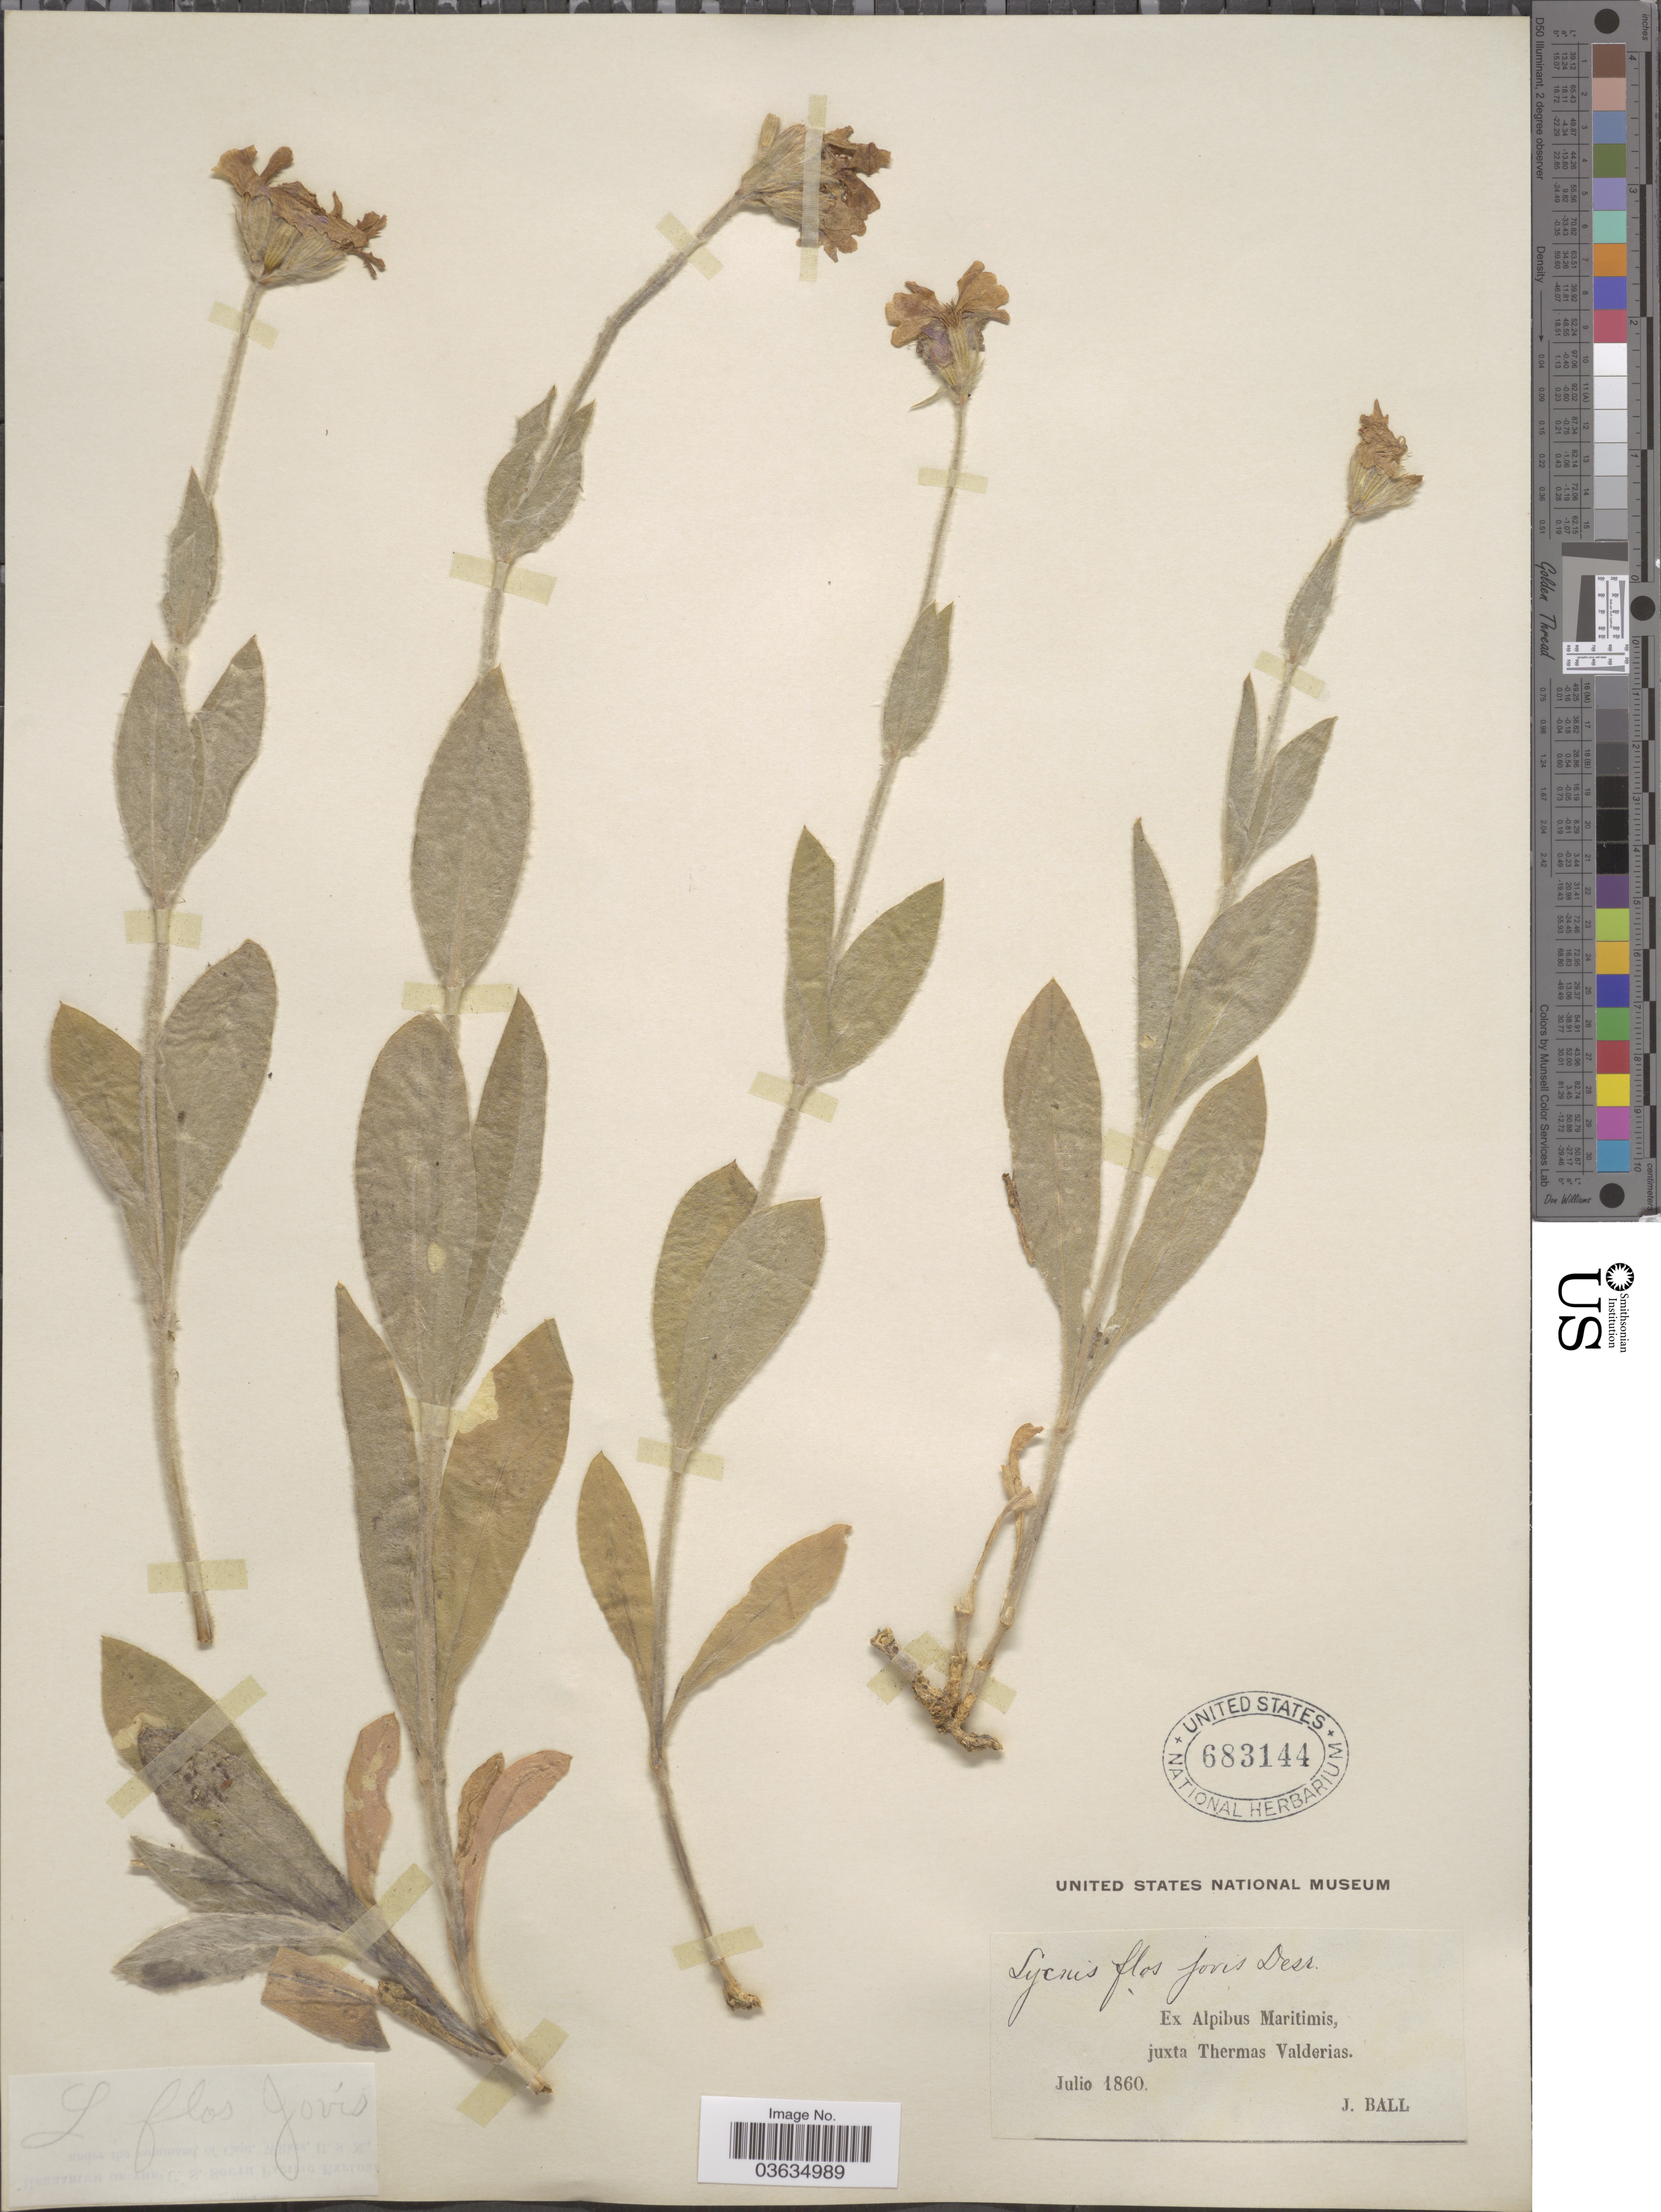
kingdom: Plantae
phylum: Tracheophyta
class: Magnoliopsida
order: Caryophyllales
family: Caryophyllaceae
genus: Silene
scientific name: Silene flos-jovis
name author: (L.) Greuter & Burdet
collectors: J. Ball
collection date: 1860-07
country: Italy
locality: Ex Alpibus Maritimis, juxta Thermas Valderias.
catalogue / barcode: US 683144